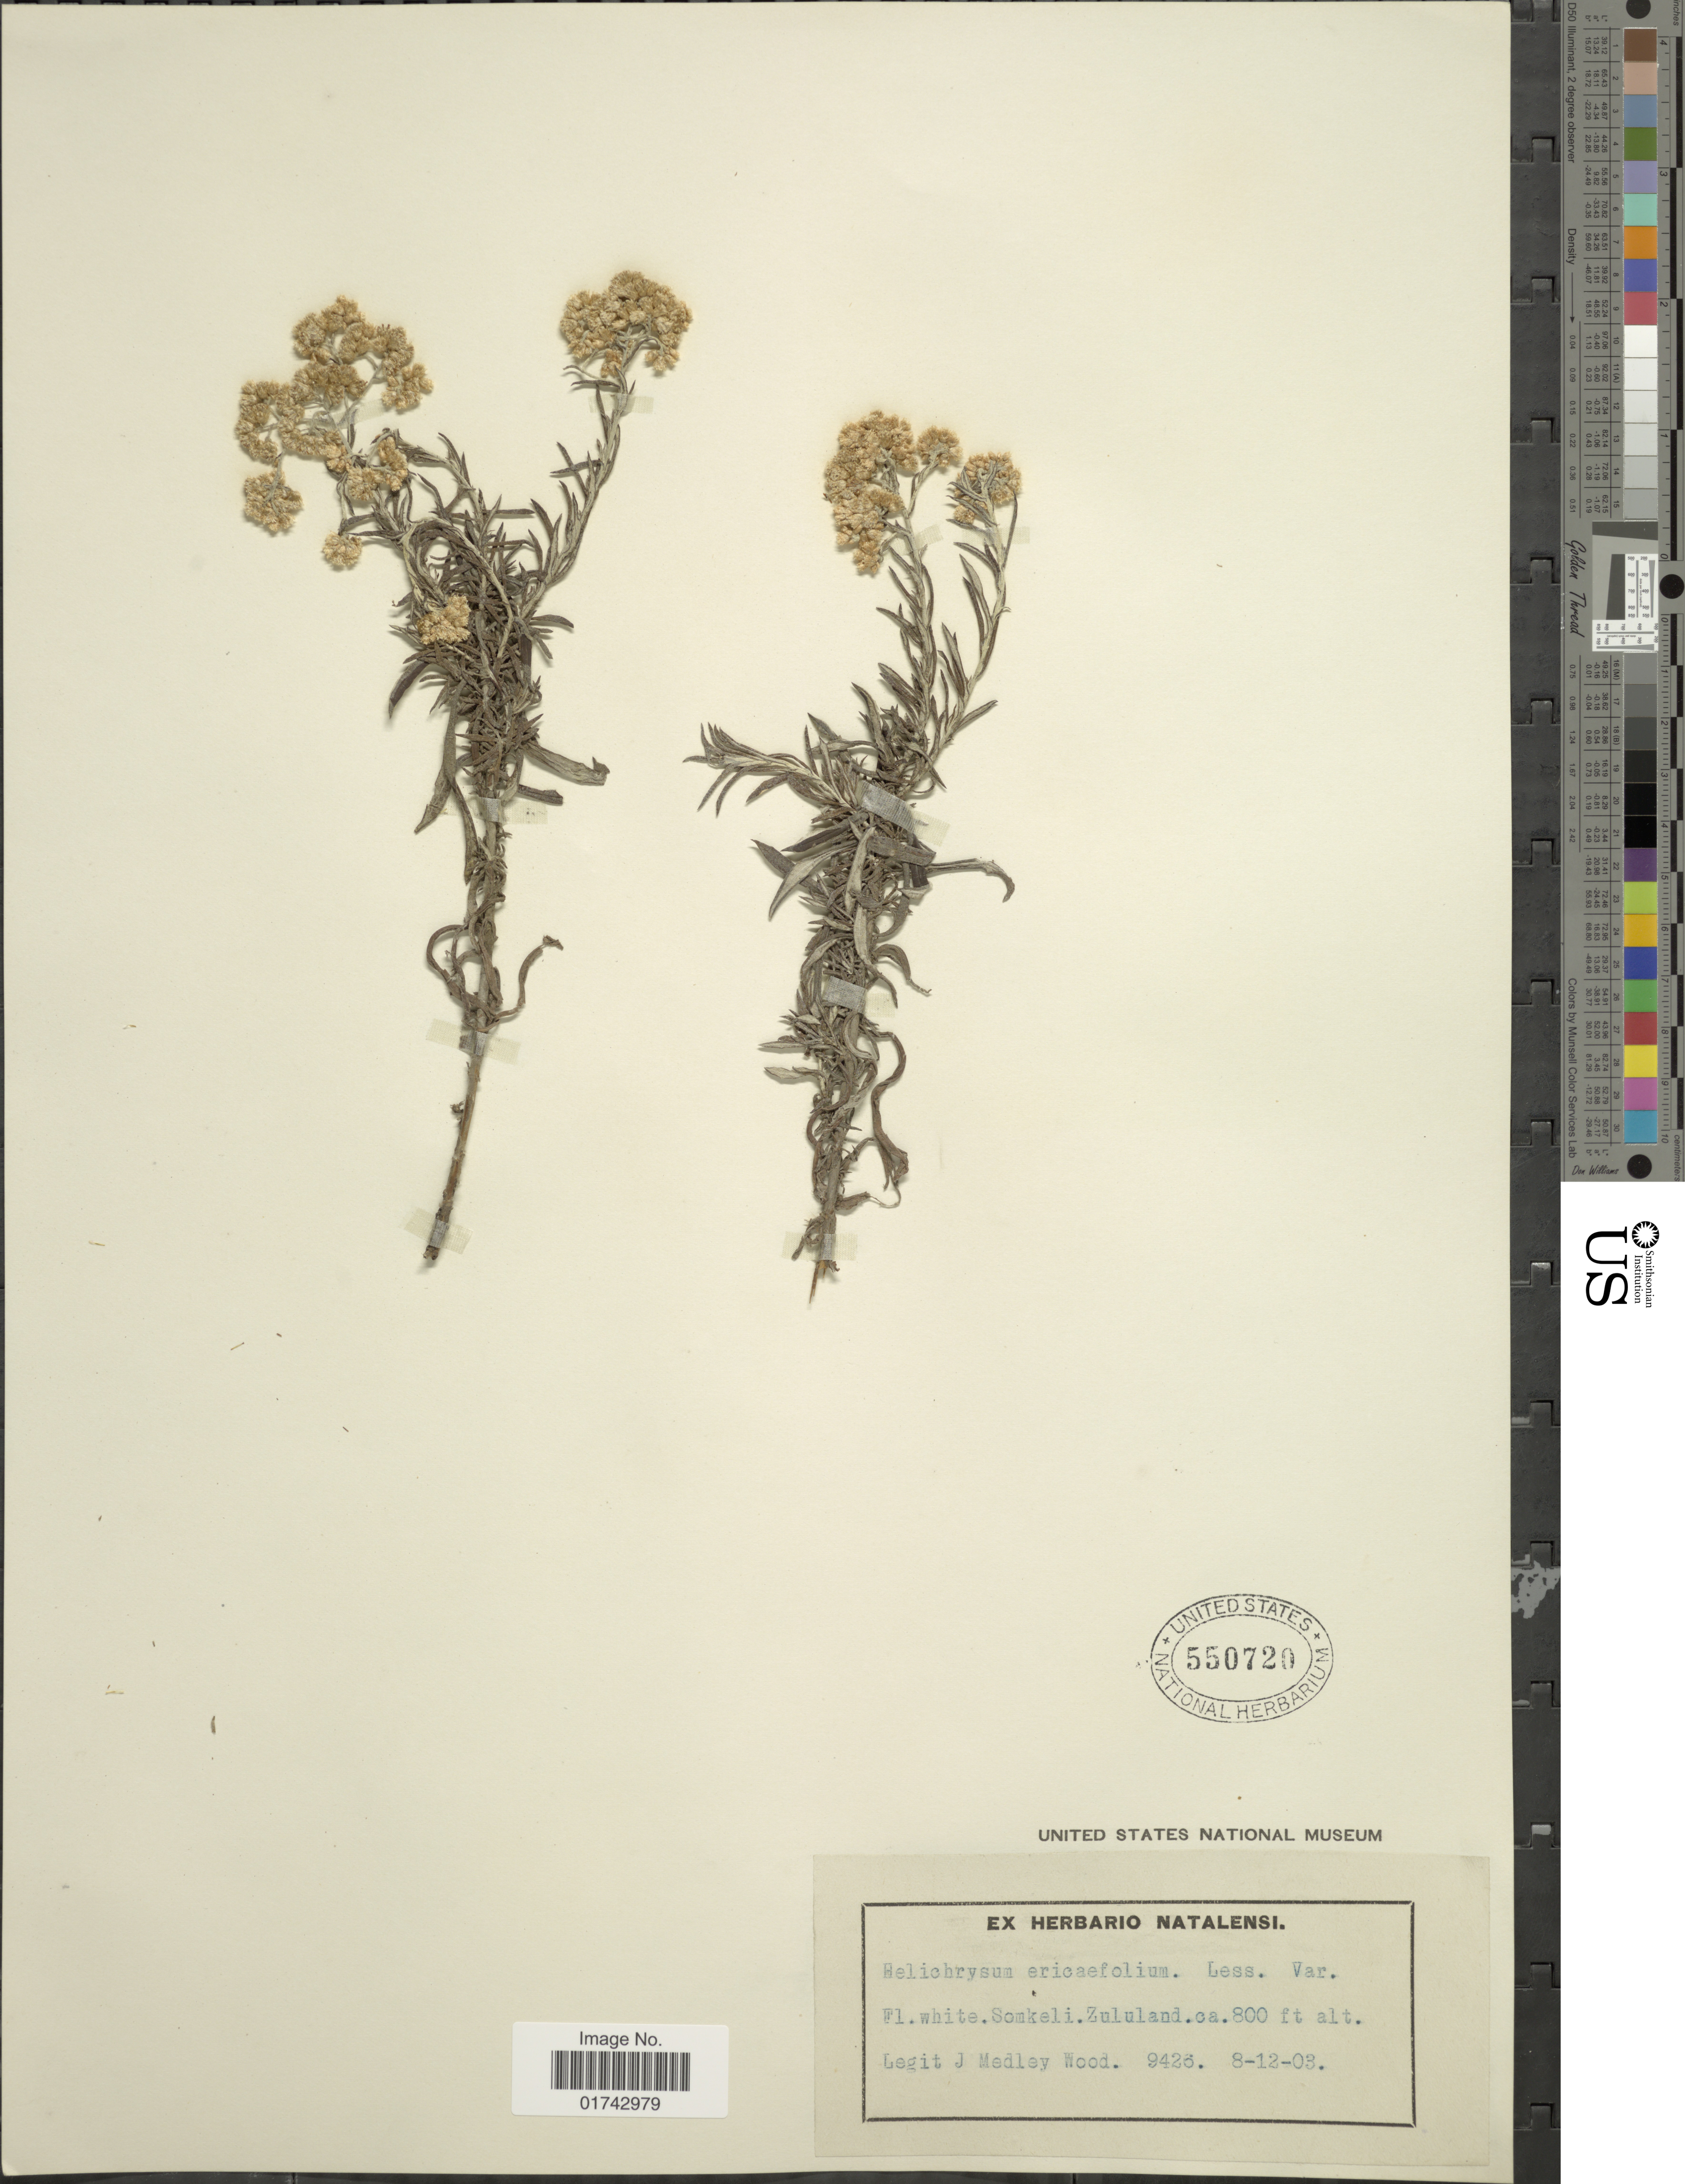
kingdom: Plantae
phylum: Tracheophyta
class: Magnoliopsida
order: Asterales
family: Asteraceae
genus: Helichrysum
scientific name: Helichrysum ericafolium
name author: Baker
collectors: J. M. Wood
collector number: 9423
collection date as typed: Transcribed d/m/y: 18/12/3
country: South Africa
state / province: KwaZulu-Natal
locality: Natal, Fl. white, Somkeli, Zululand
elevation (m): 244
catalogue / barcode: US 550720